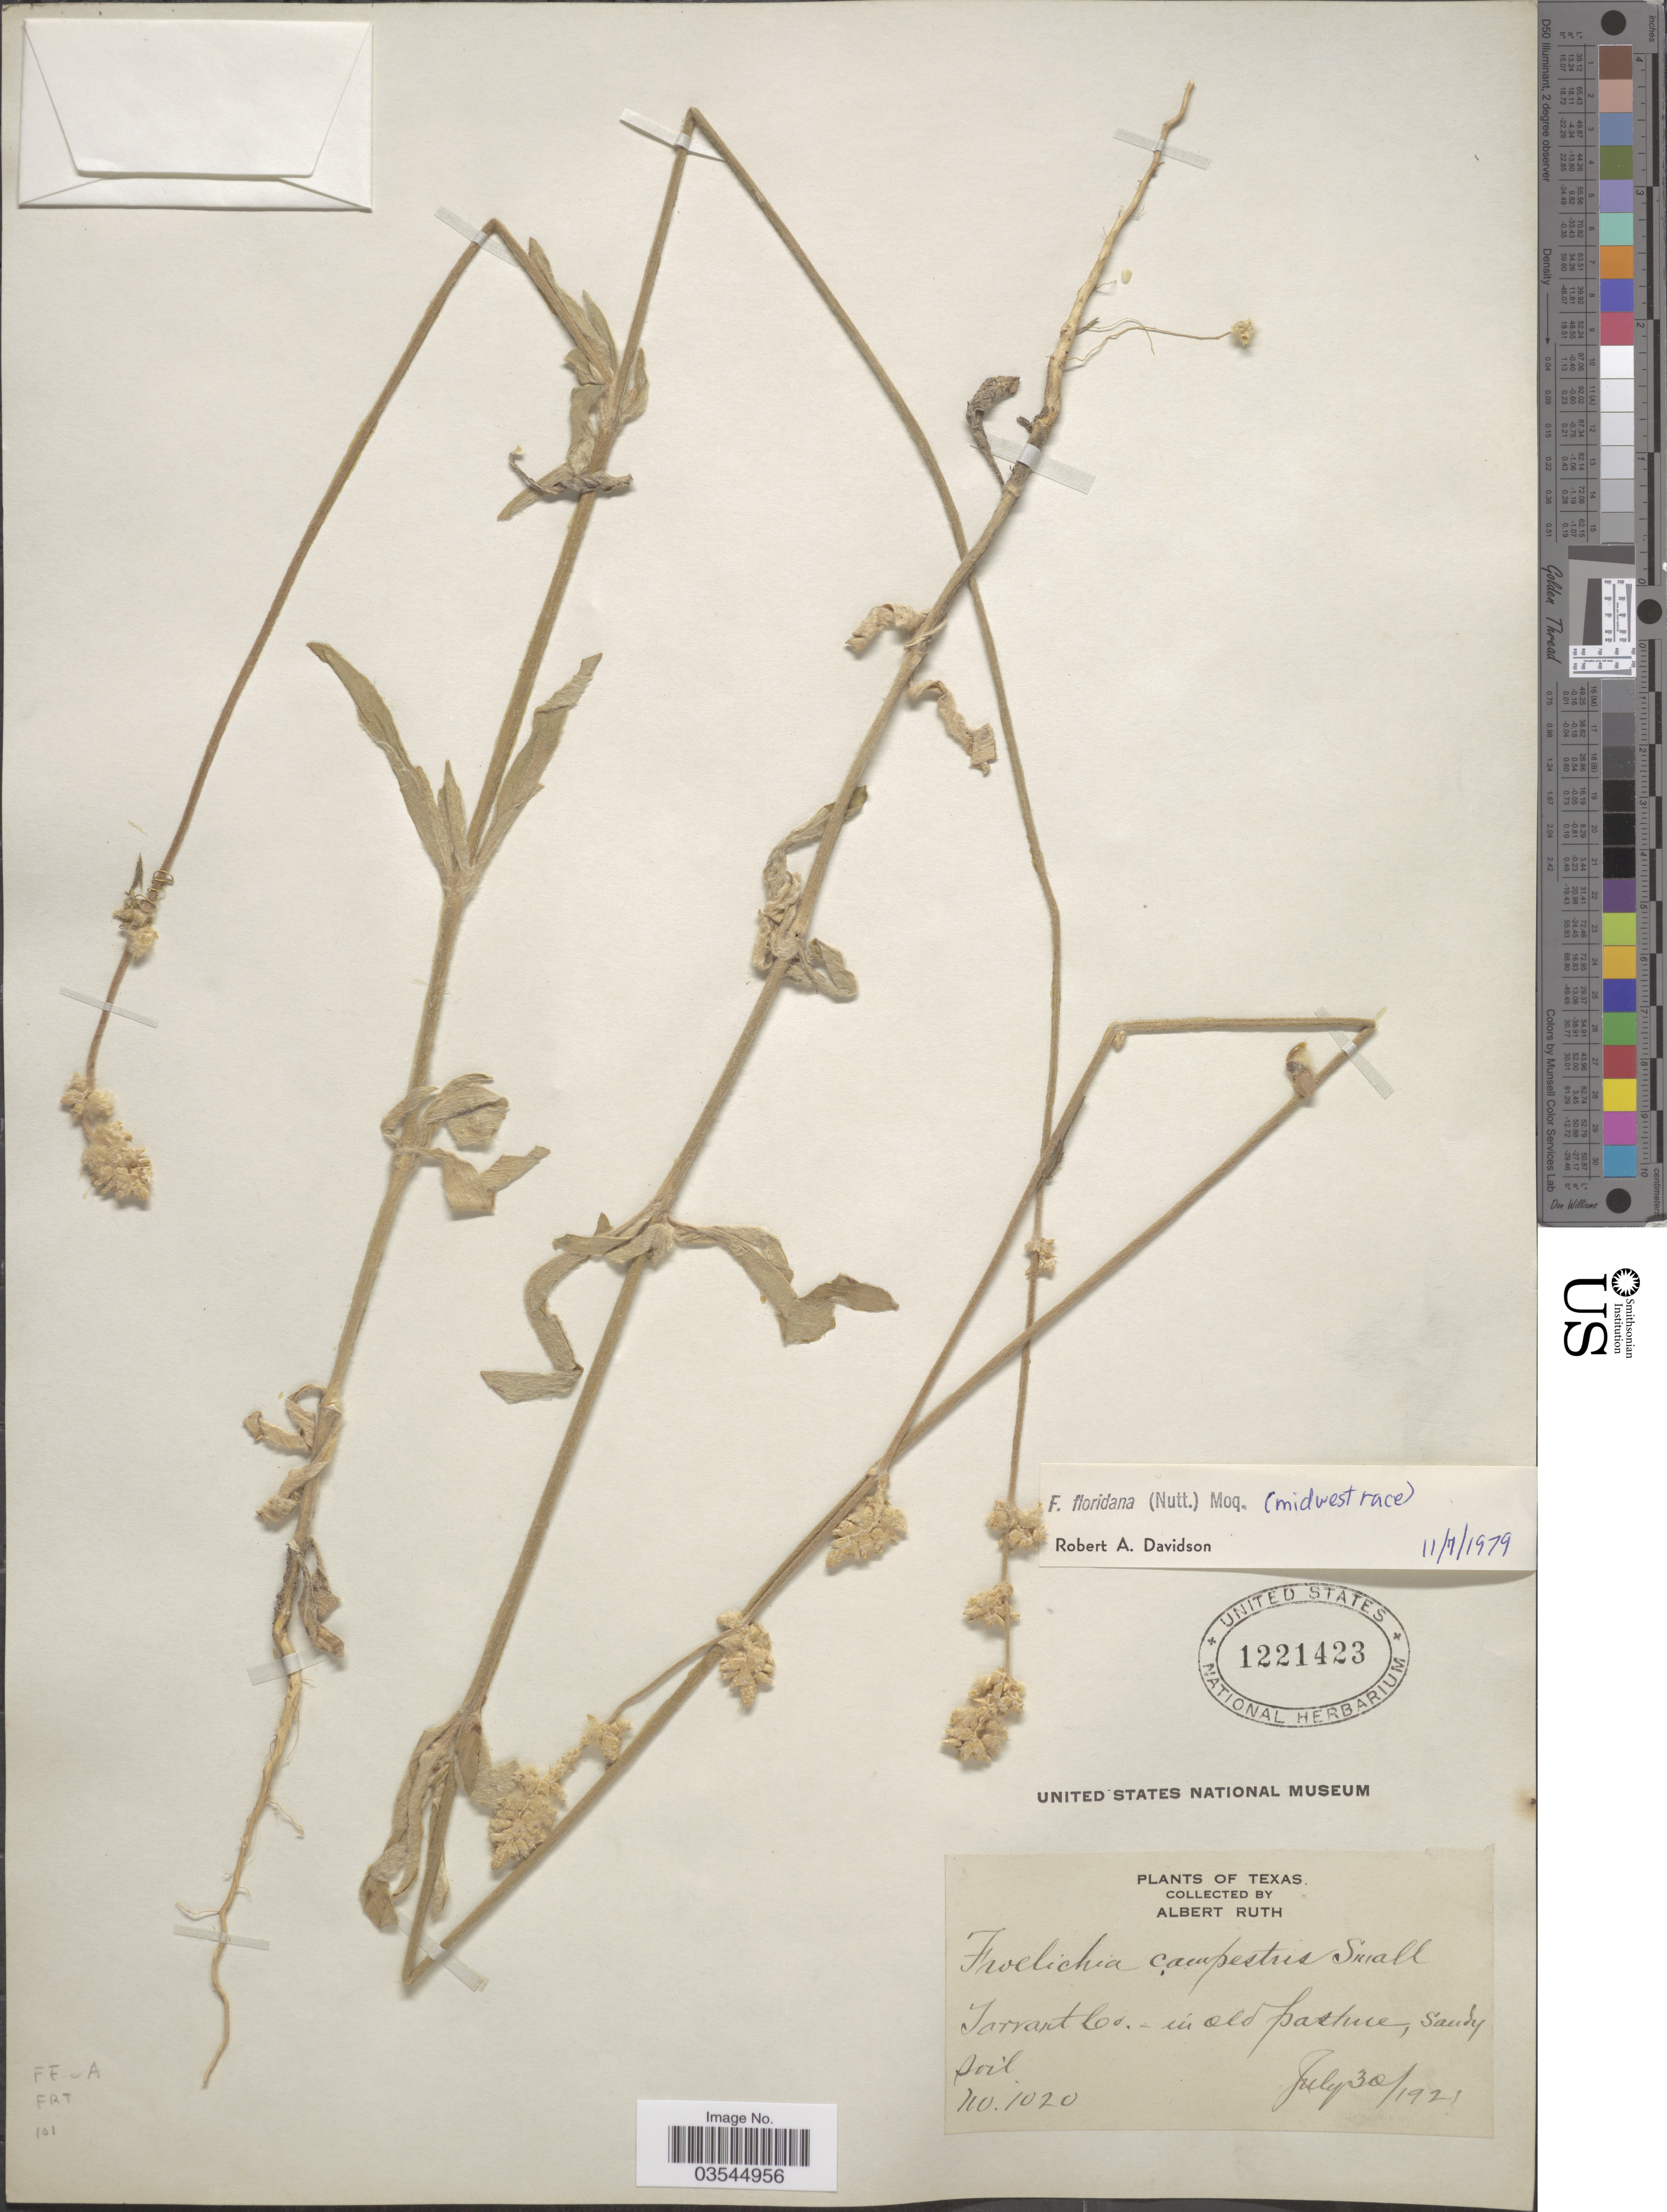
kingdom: Plantae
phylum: Tracheophyta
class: Magnoliopsida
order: Caryophyllales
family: Amaranthaceae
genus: Froelichia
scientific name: Froelichia floridana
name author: (Nutt.) Moq.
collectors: A. Ruth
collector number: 102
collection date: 1921-07-30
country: United States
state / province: Texas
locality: Tarrant Co.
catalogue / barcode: US 1221423